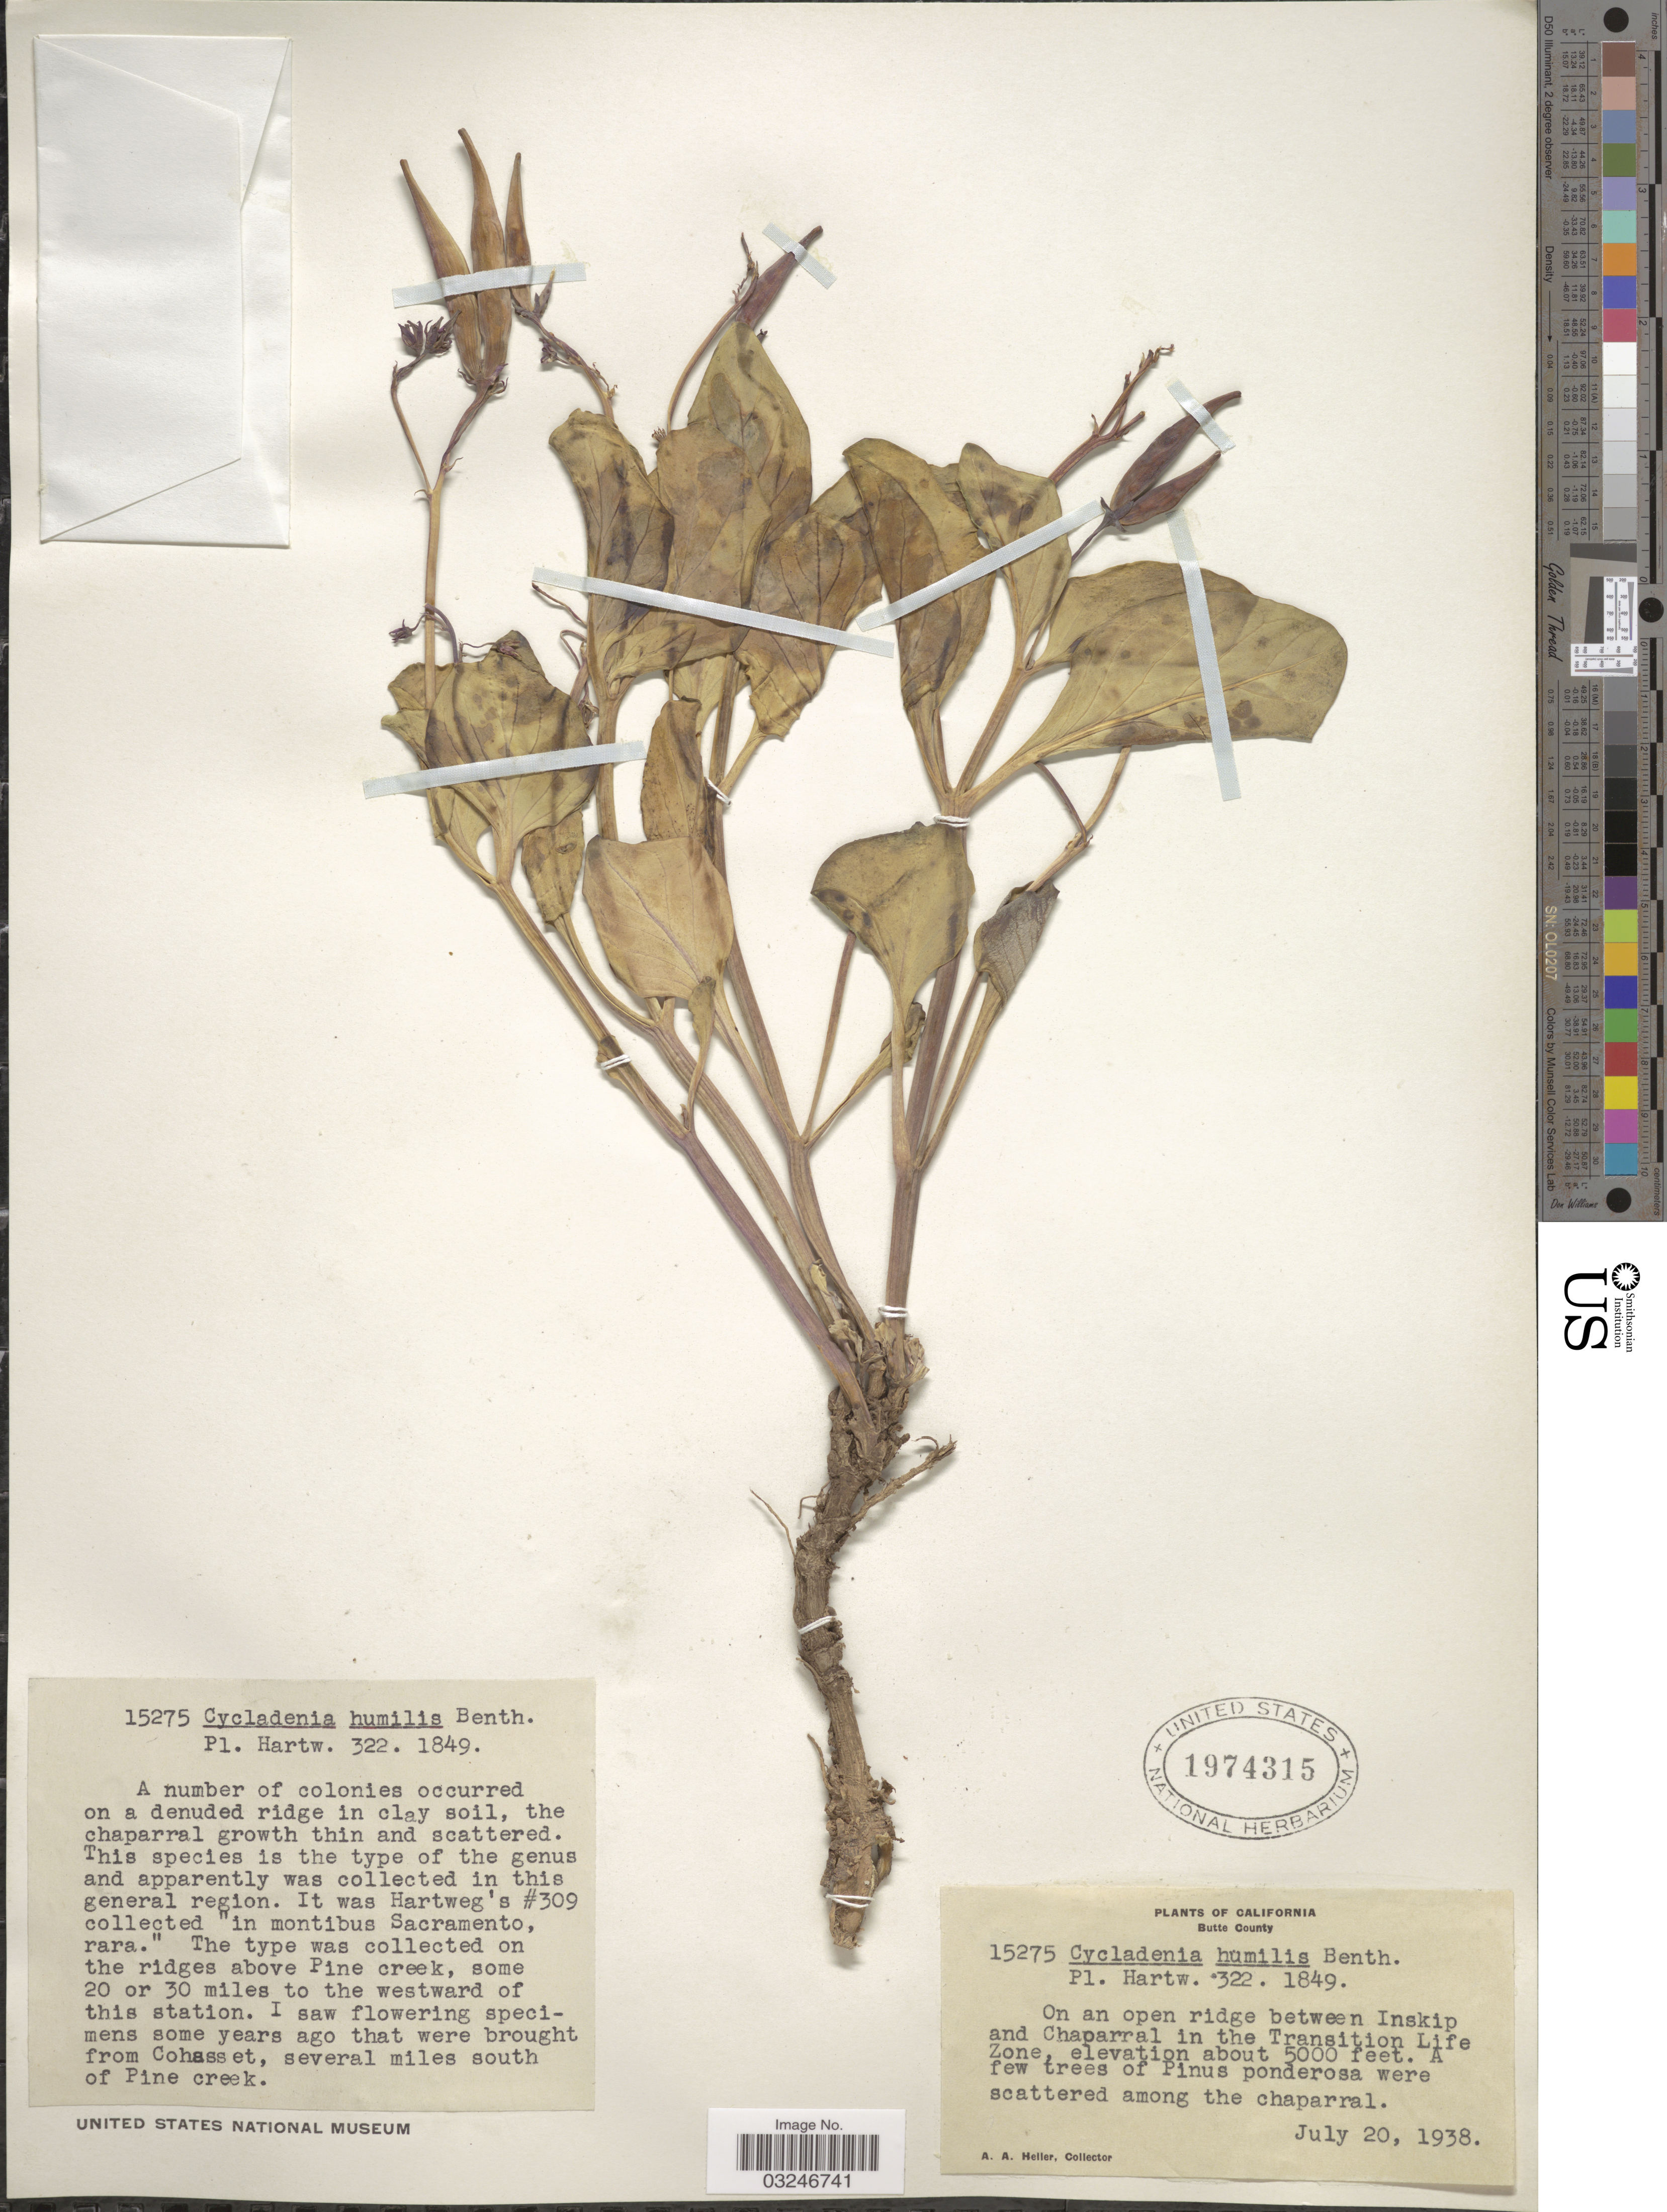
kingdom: Plantae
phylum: Tracheophyta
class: Magnoliopsida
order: Gentianales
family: Apocynaceae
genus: Cycladenia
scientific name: Cycladenia humilis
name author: Benth.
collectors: A. A. Heller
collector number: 15275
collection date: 1938-07-20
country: United States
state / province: California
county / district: Butte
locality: Butte County. On an open ridge between Inskip and Chaparral in the Transition Life Zone.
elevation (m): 1524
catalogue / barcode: US 1974315